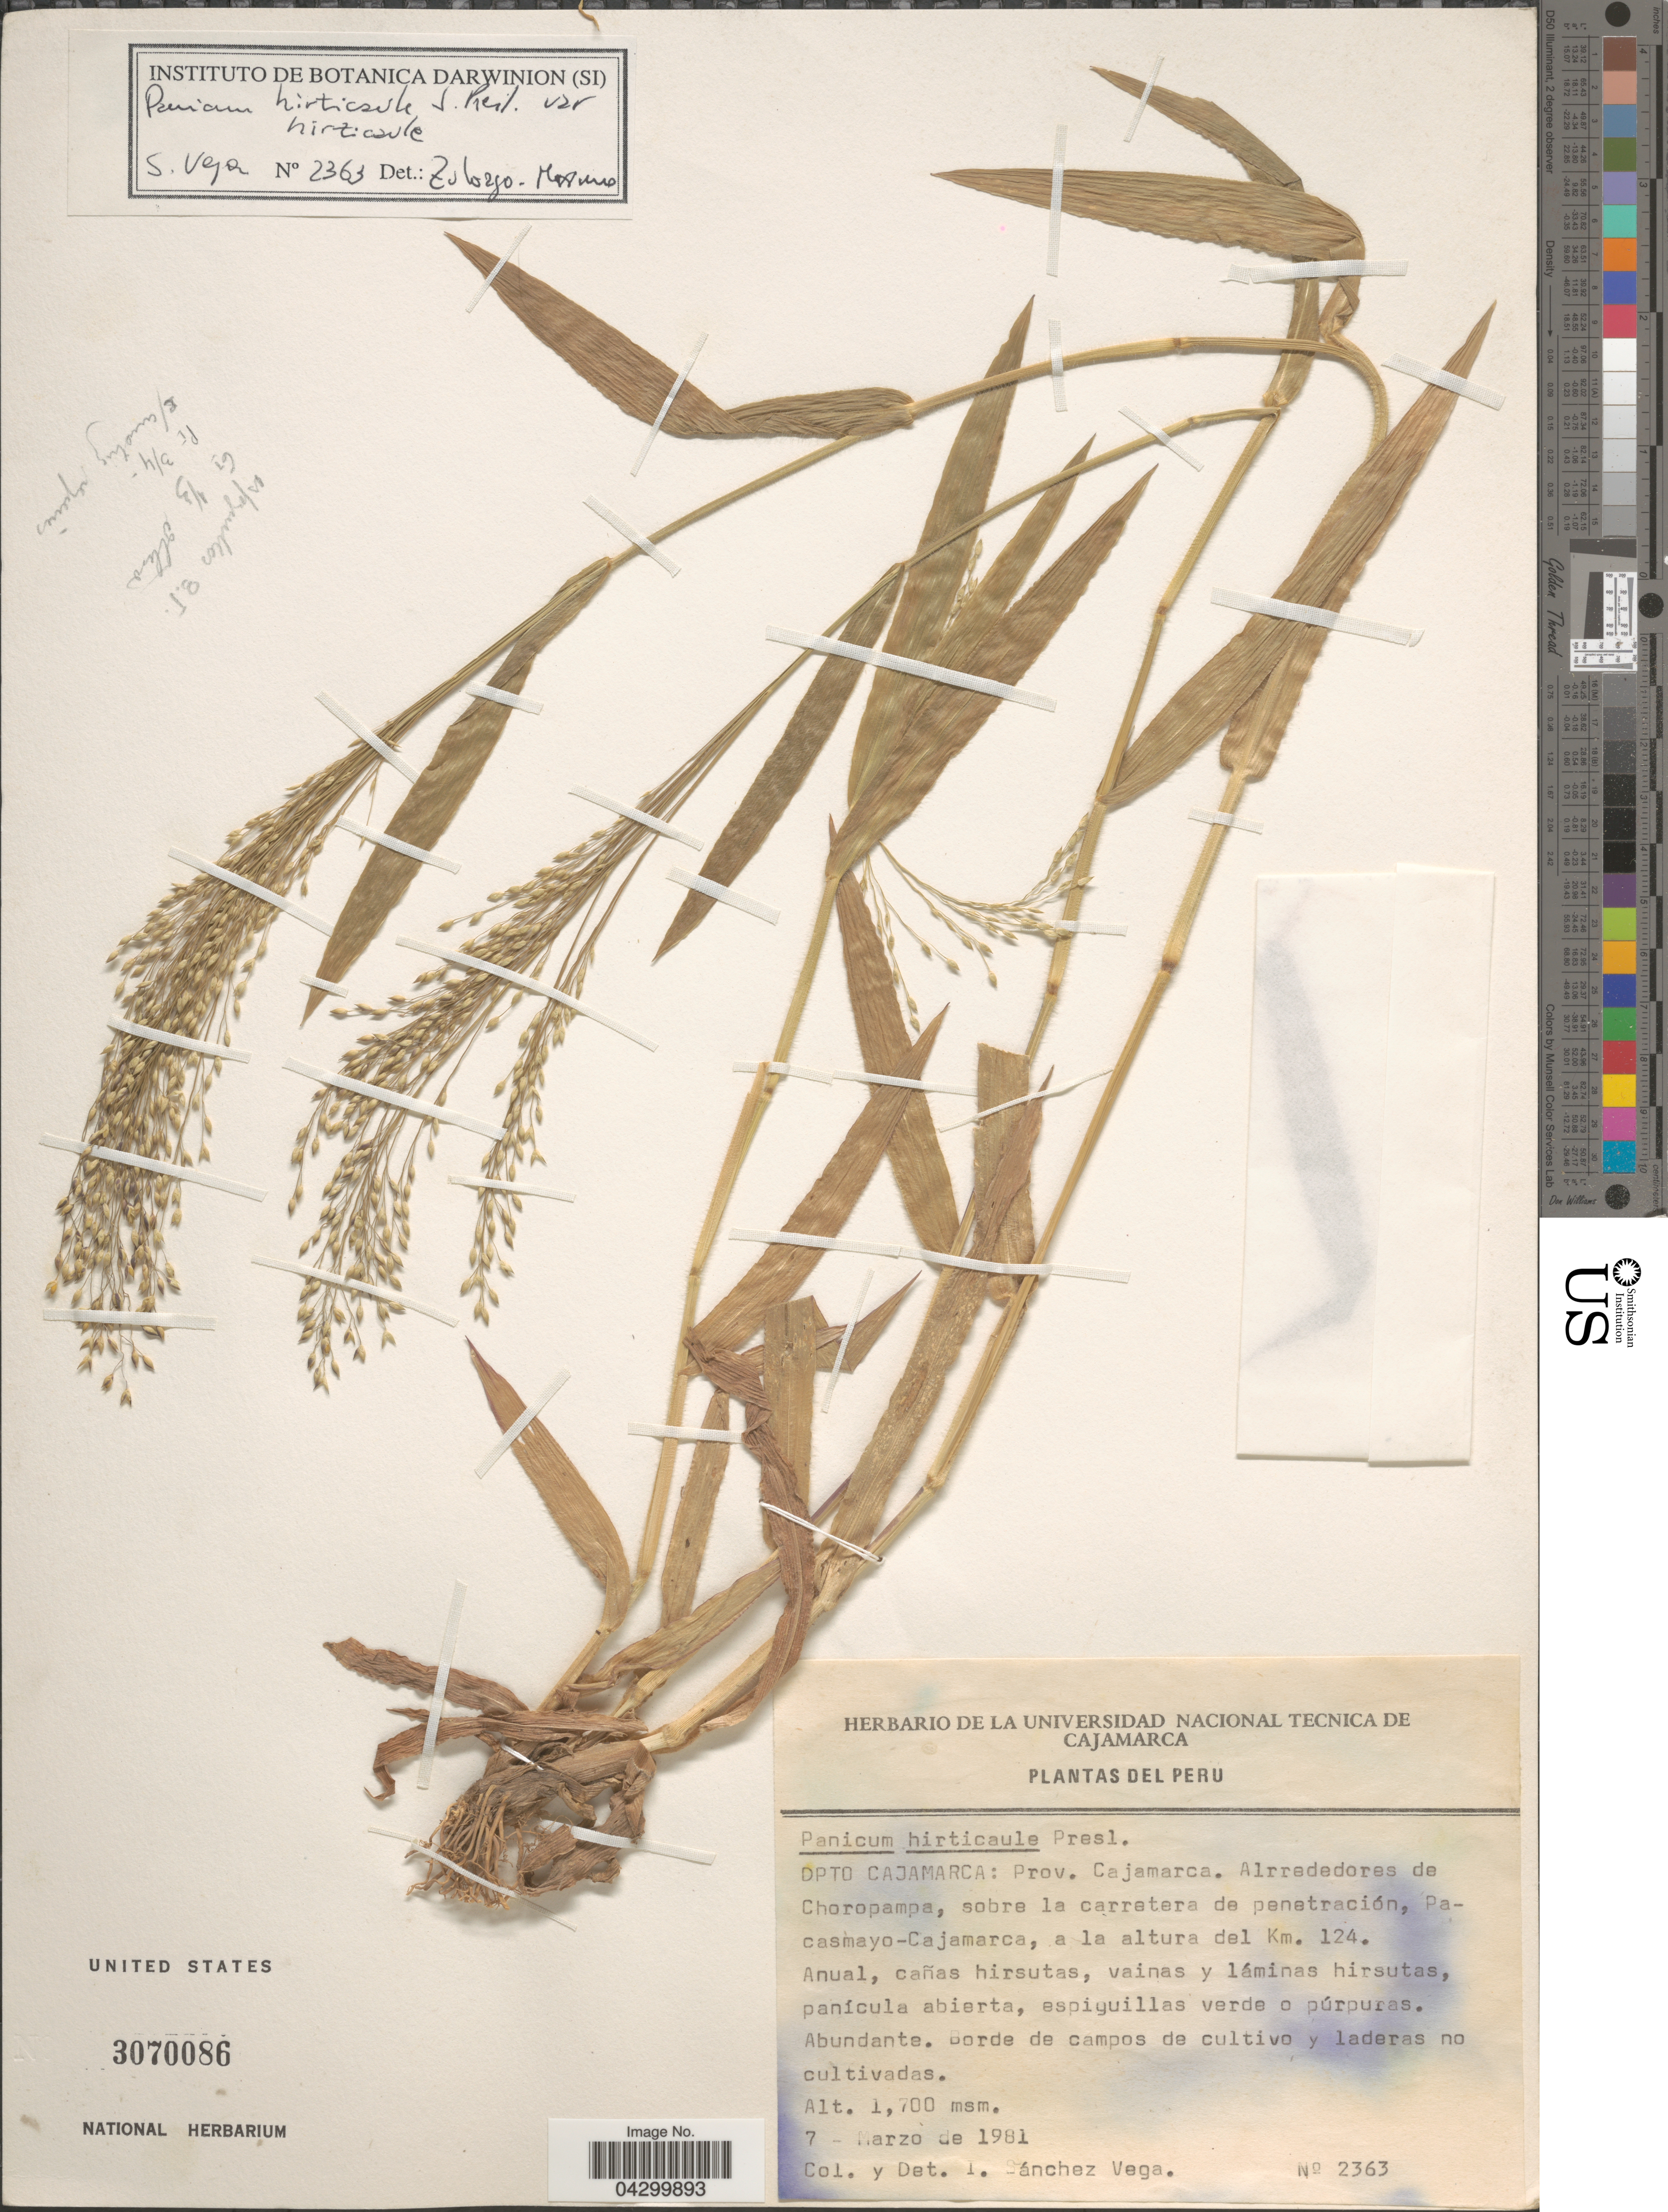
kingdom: Plantae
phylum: Tracheophyta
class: Liliopsida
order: Poales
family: Poaceae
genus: Panicum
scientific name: Panicum hirticaule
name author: J. Presl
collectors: I. Sánchez Vega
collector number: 2363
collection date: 1981-03-07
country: Peru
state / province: Cajamarca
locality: Depto Cajamarca: Prov. Cajamarca. Alrrededores de Choropampa, sobre la carretera de penetración, Pascasmayo-Cajamarca, a la altura del Km. 124.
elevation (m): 1700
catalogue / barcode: US 3070086